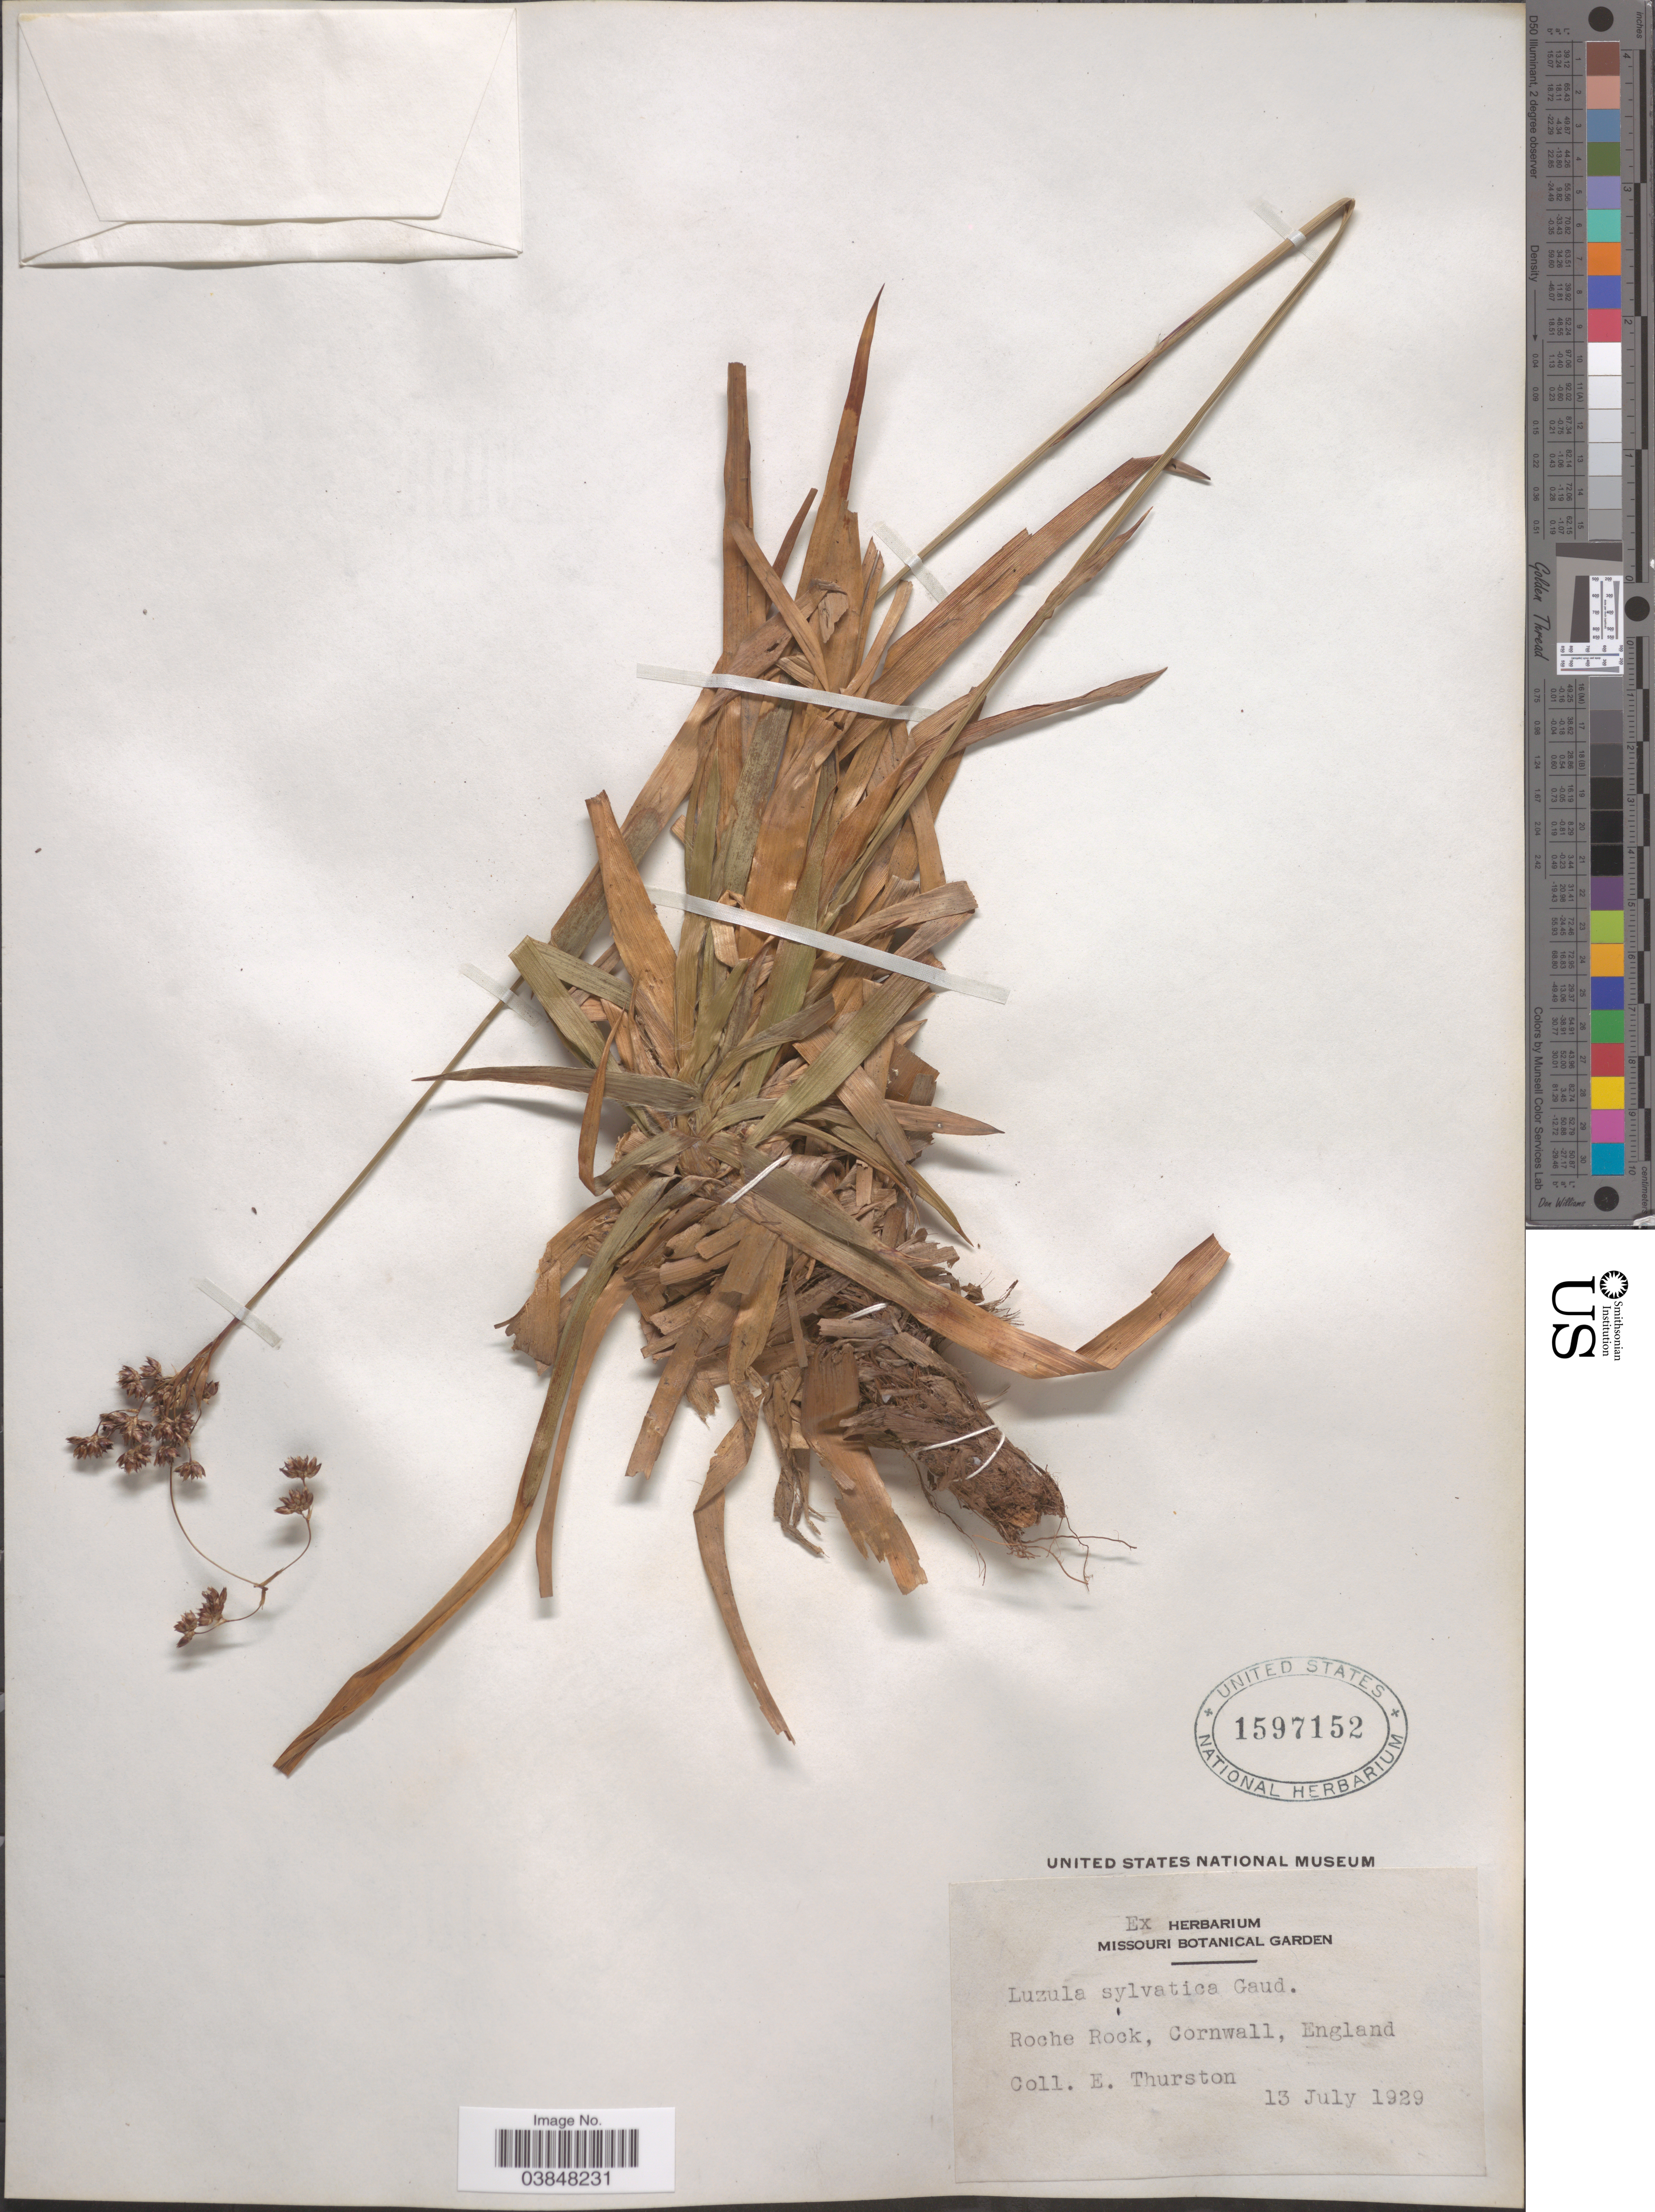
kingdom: Plantae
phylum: Tracheophyta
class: Liliopsida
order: Poales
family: Juncaceae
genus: Luzula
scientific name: Luzula sylvatica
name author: (Huds.) Gaudin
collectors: E. Thurston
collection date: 1929-07-13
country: United Kingdom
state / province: England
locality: Roche Rock, Cornwall.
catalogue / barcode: US 1597152